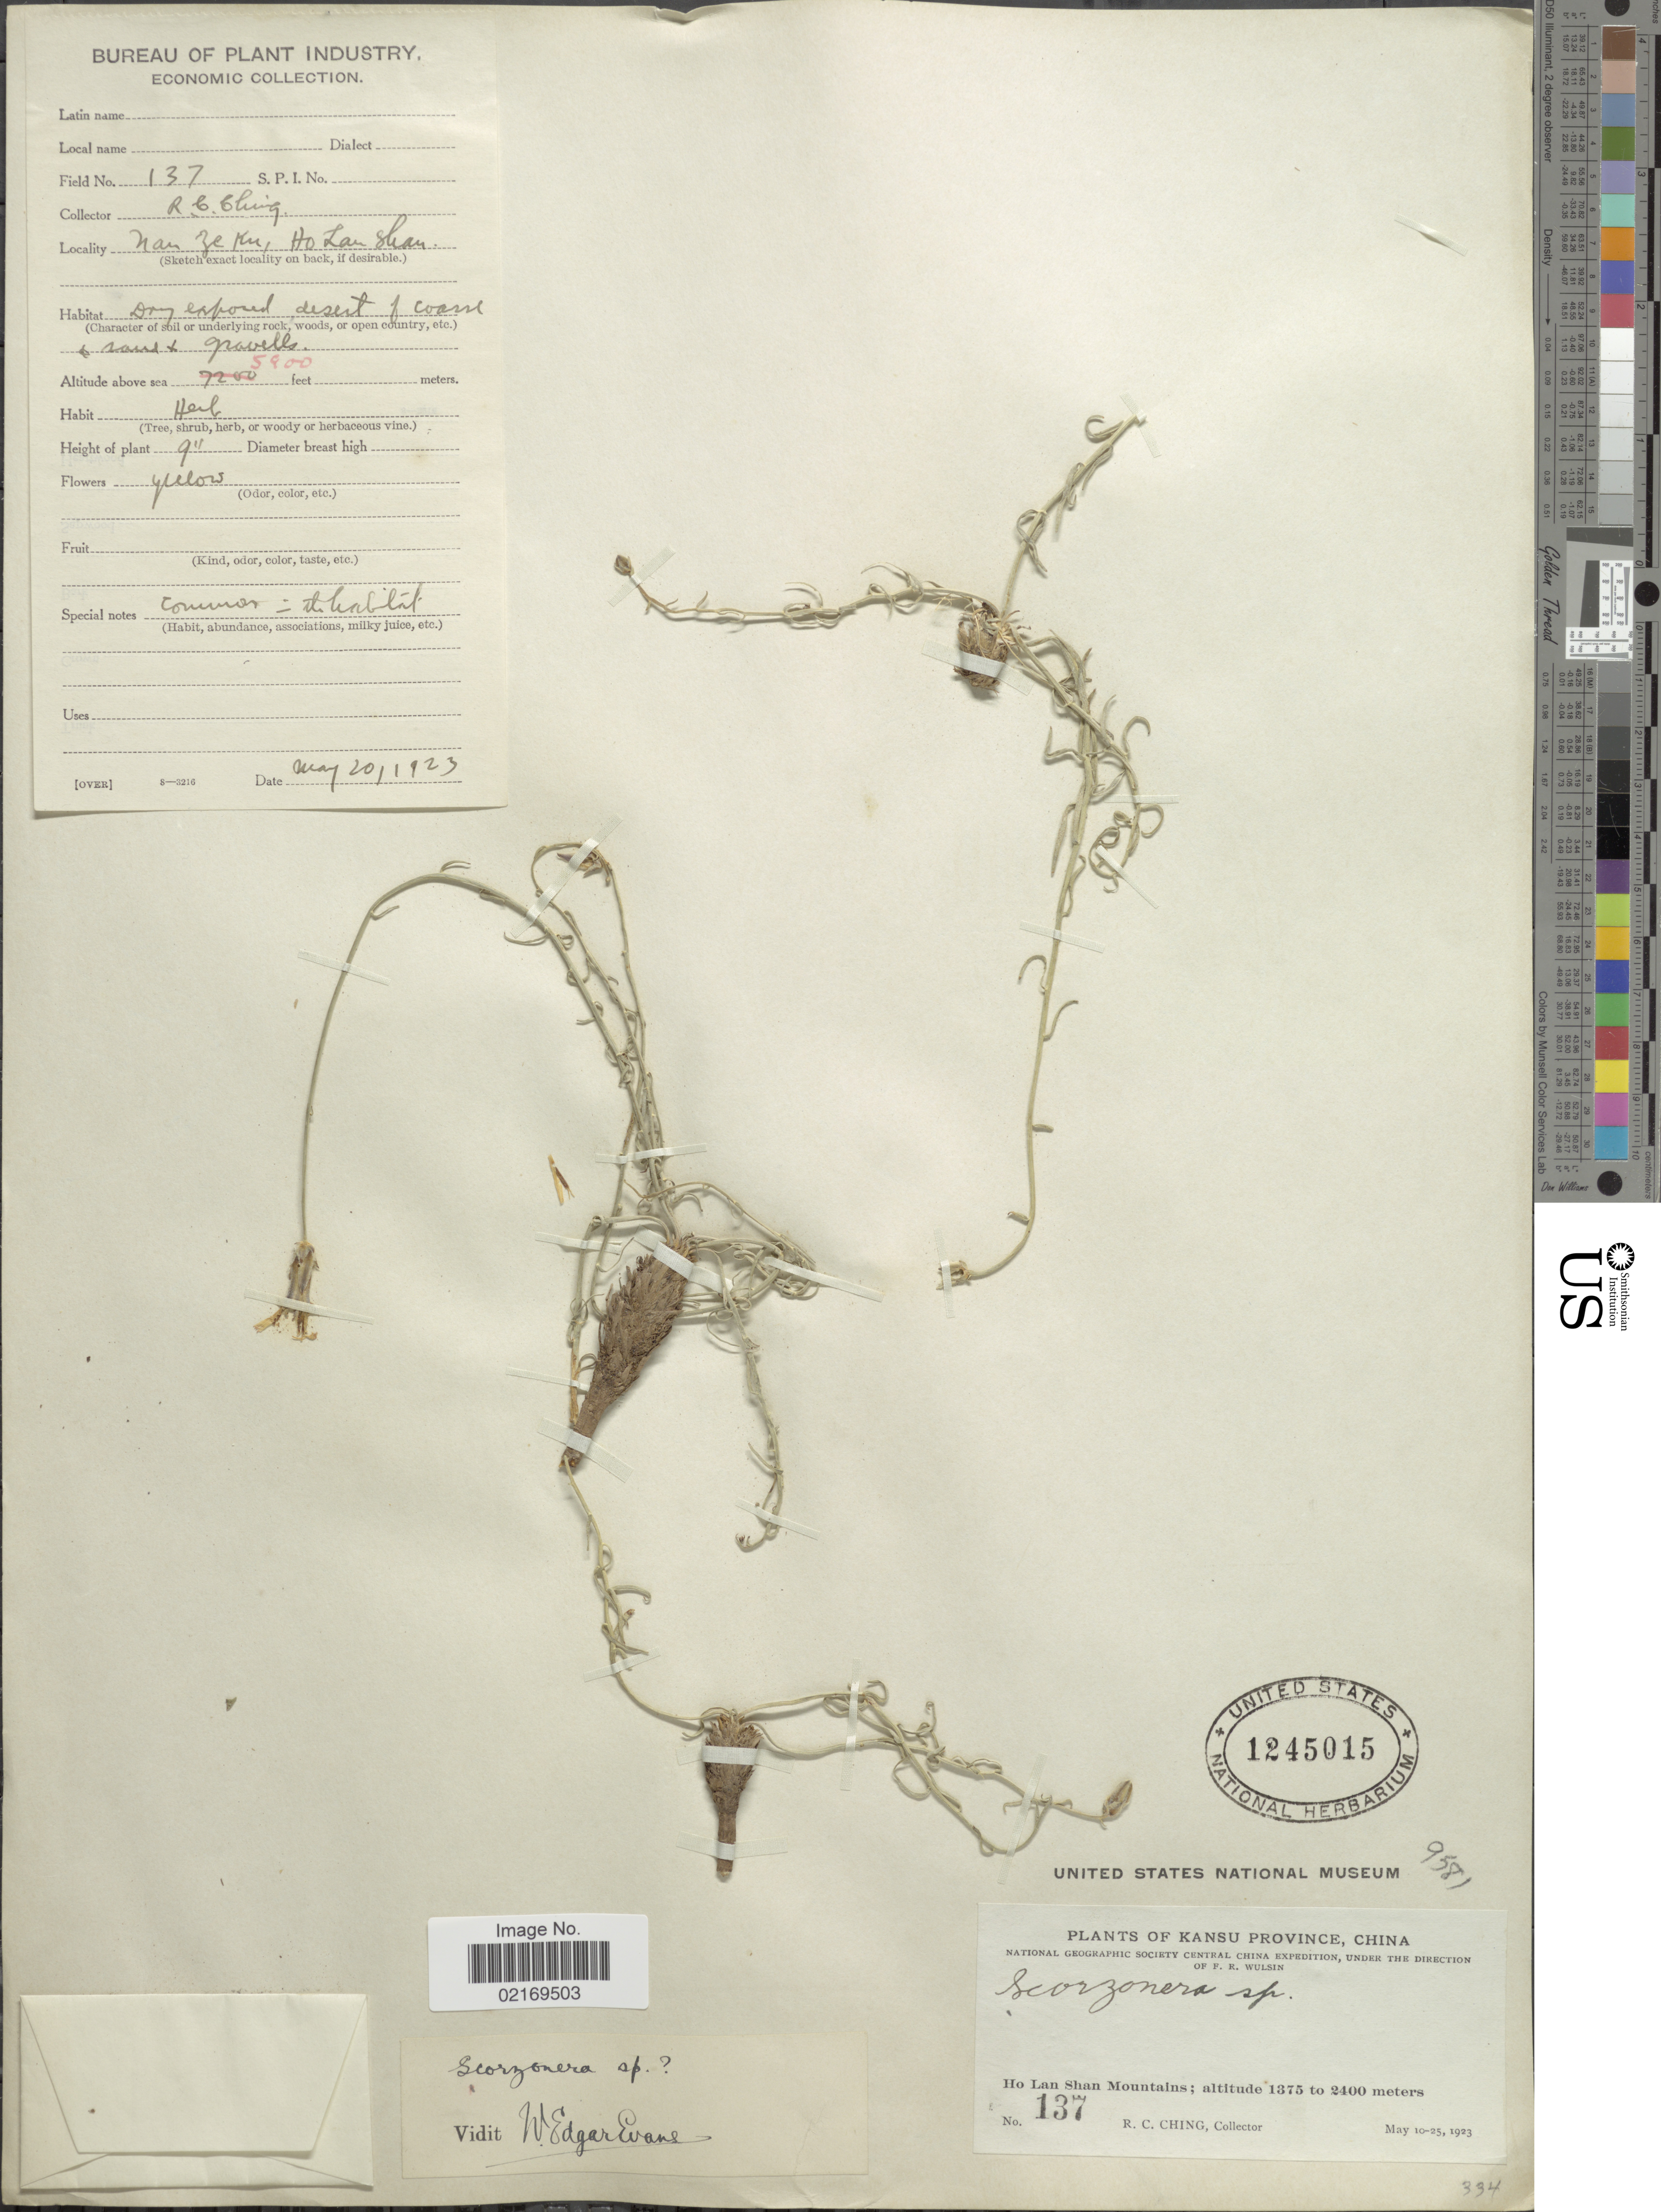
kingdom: Plantae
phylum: Tracheophyta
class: Magnoliopsida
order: Asterales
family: Asteraceae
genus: Scorzonera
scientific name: Scorzonera sp.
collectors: R. C. Ching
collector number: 137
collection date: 1923-05-10/1937-05-25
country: China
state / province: Gansu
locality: Kansu, Ho Lan Shan Mountains.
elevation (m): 1375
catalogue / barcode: US 1245015